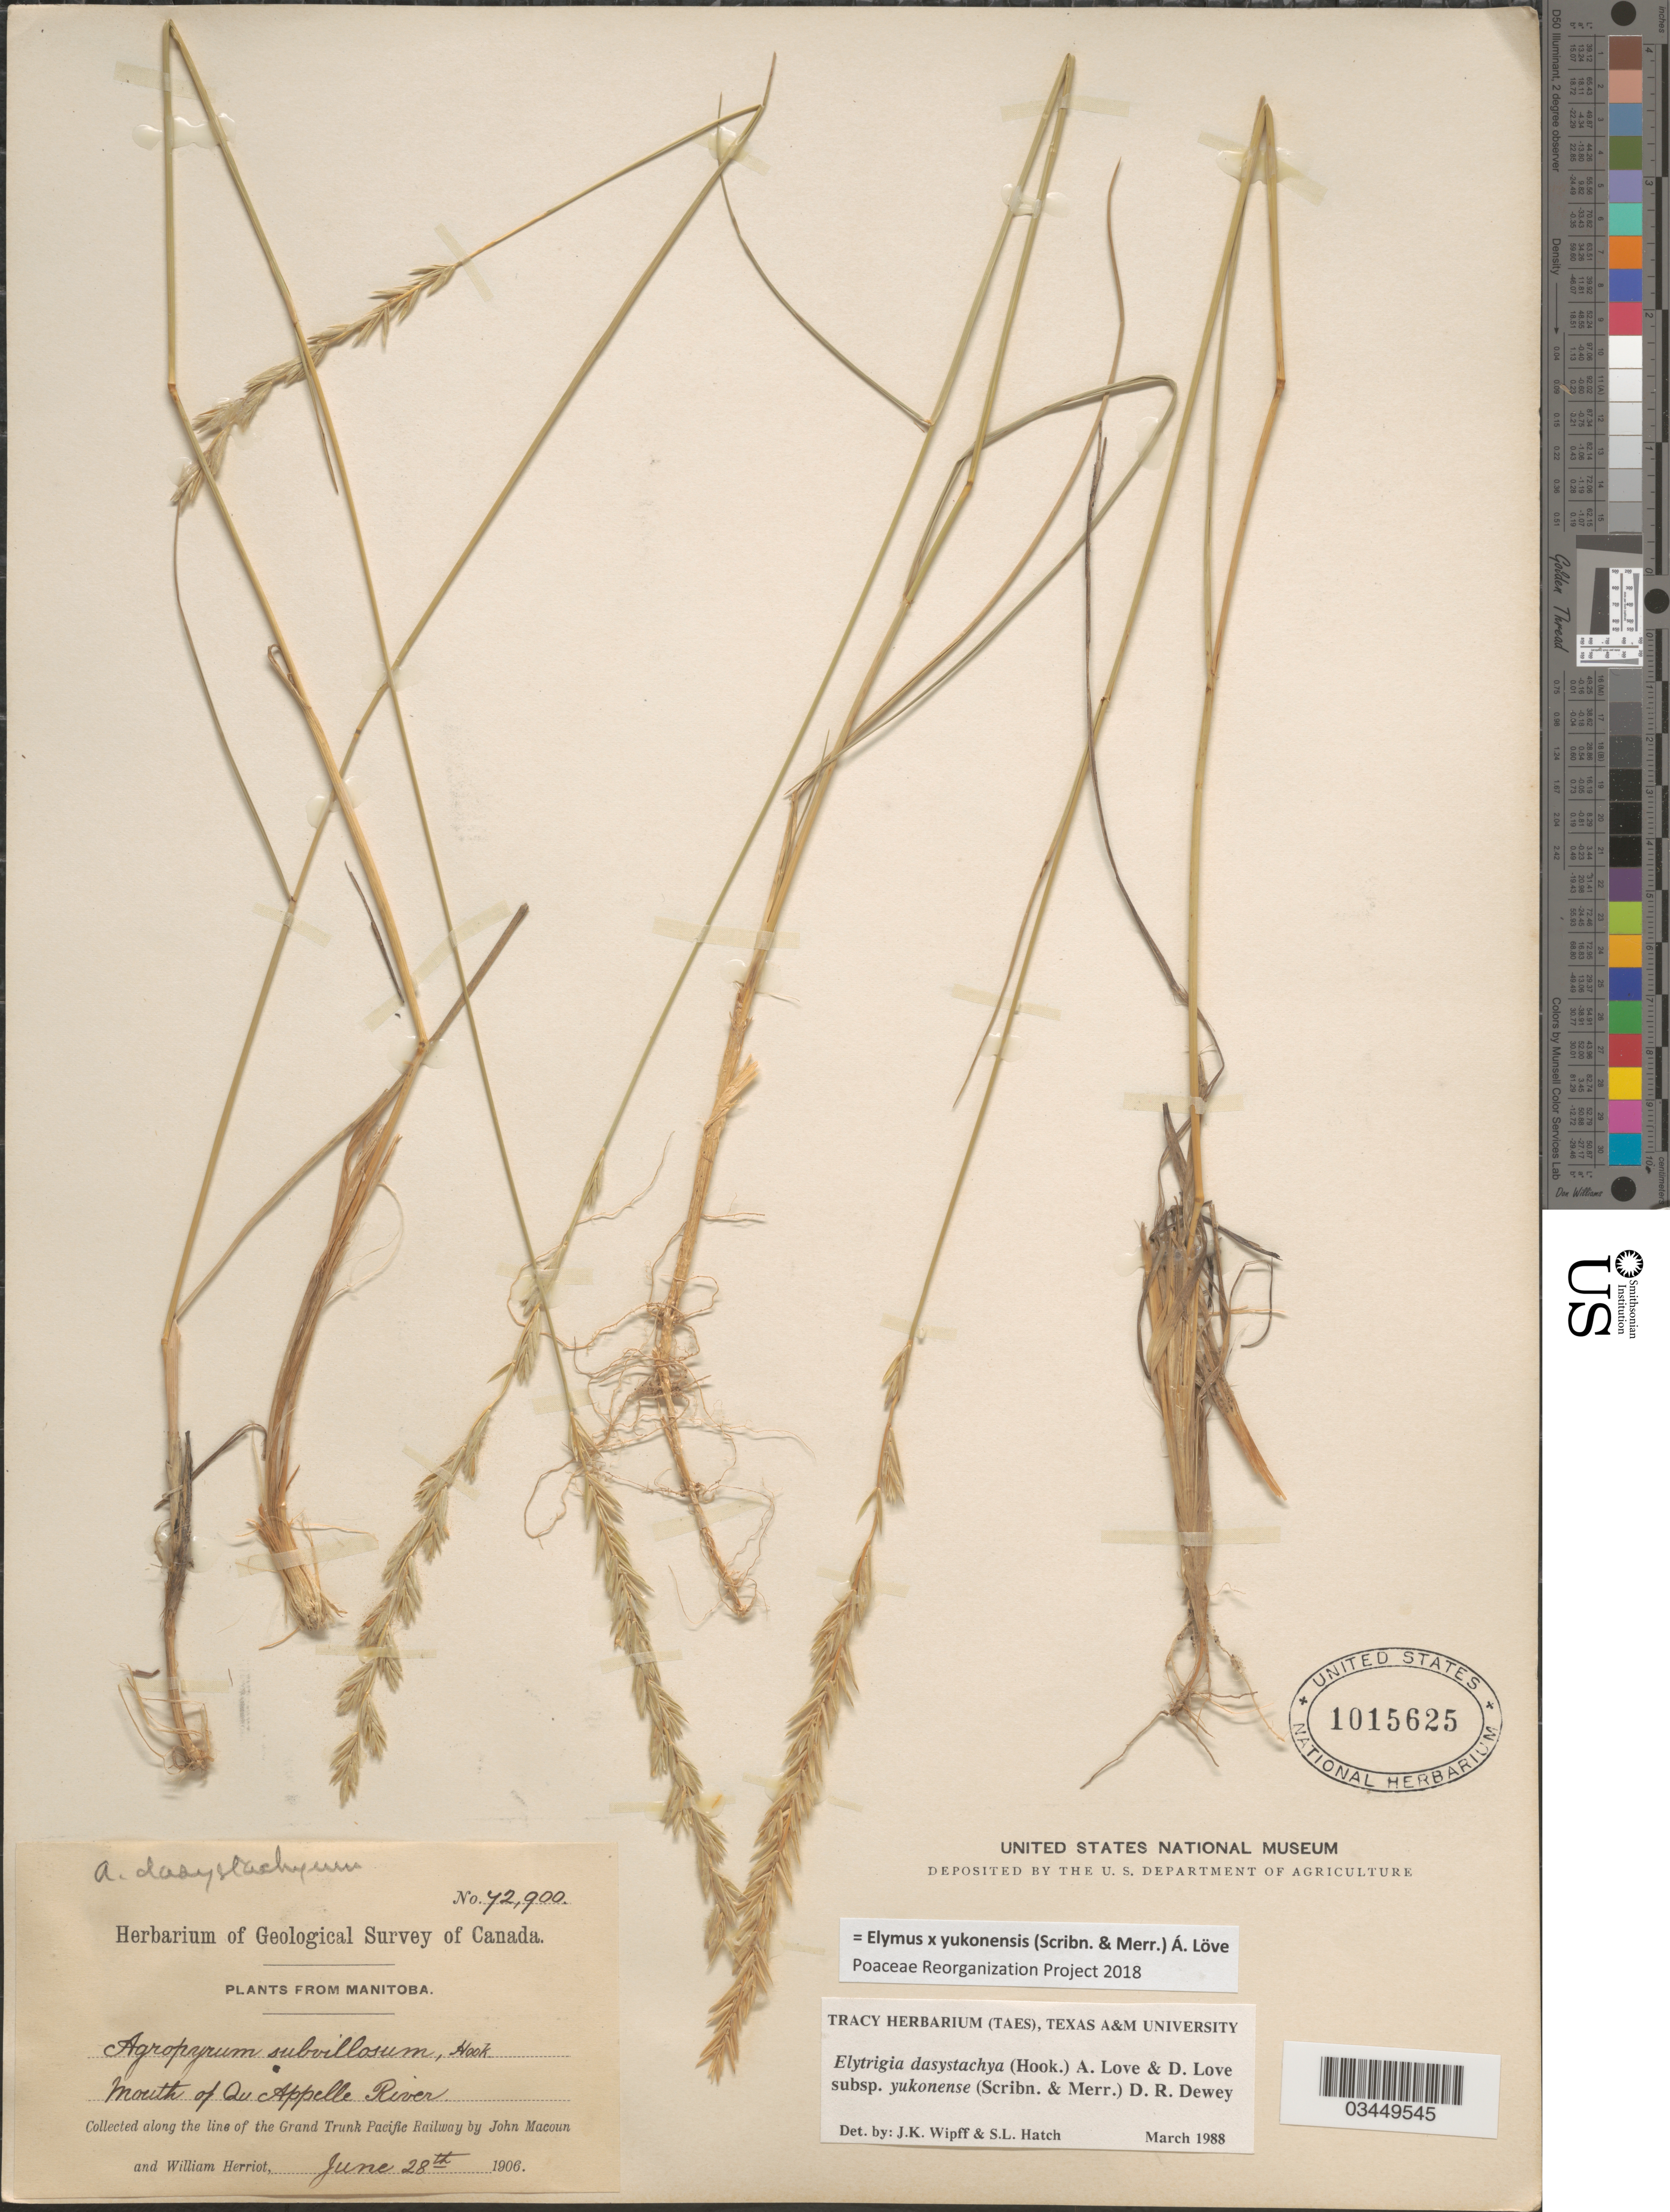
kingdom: Plantae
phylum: Tracheophyta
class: Liliopsida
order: Poales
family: Poaceae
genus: Elymus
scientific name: Elymus x yukonensis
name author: (Scribn. & Merr.) Á. Löve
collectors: J. Macoun & W. Herriot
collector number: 72900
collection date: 1906-06-28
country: Canada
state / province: Manitoba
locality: Geological Survey of Canada. Mouth of Qu Appelle River. Along the line of the Grand Trunk Pacific Railway.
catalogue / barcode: US 1015625